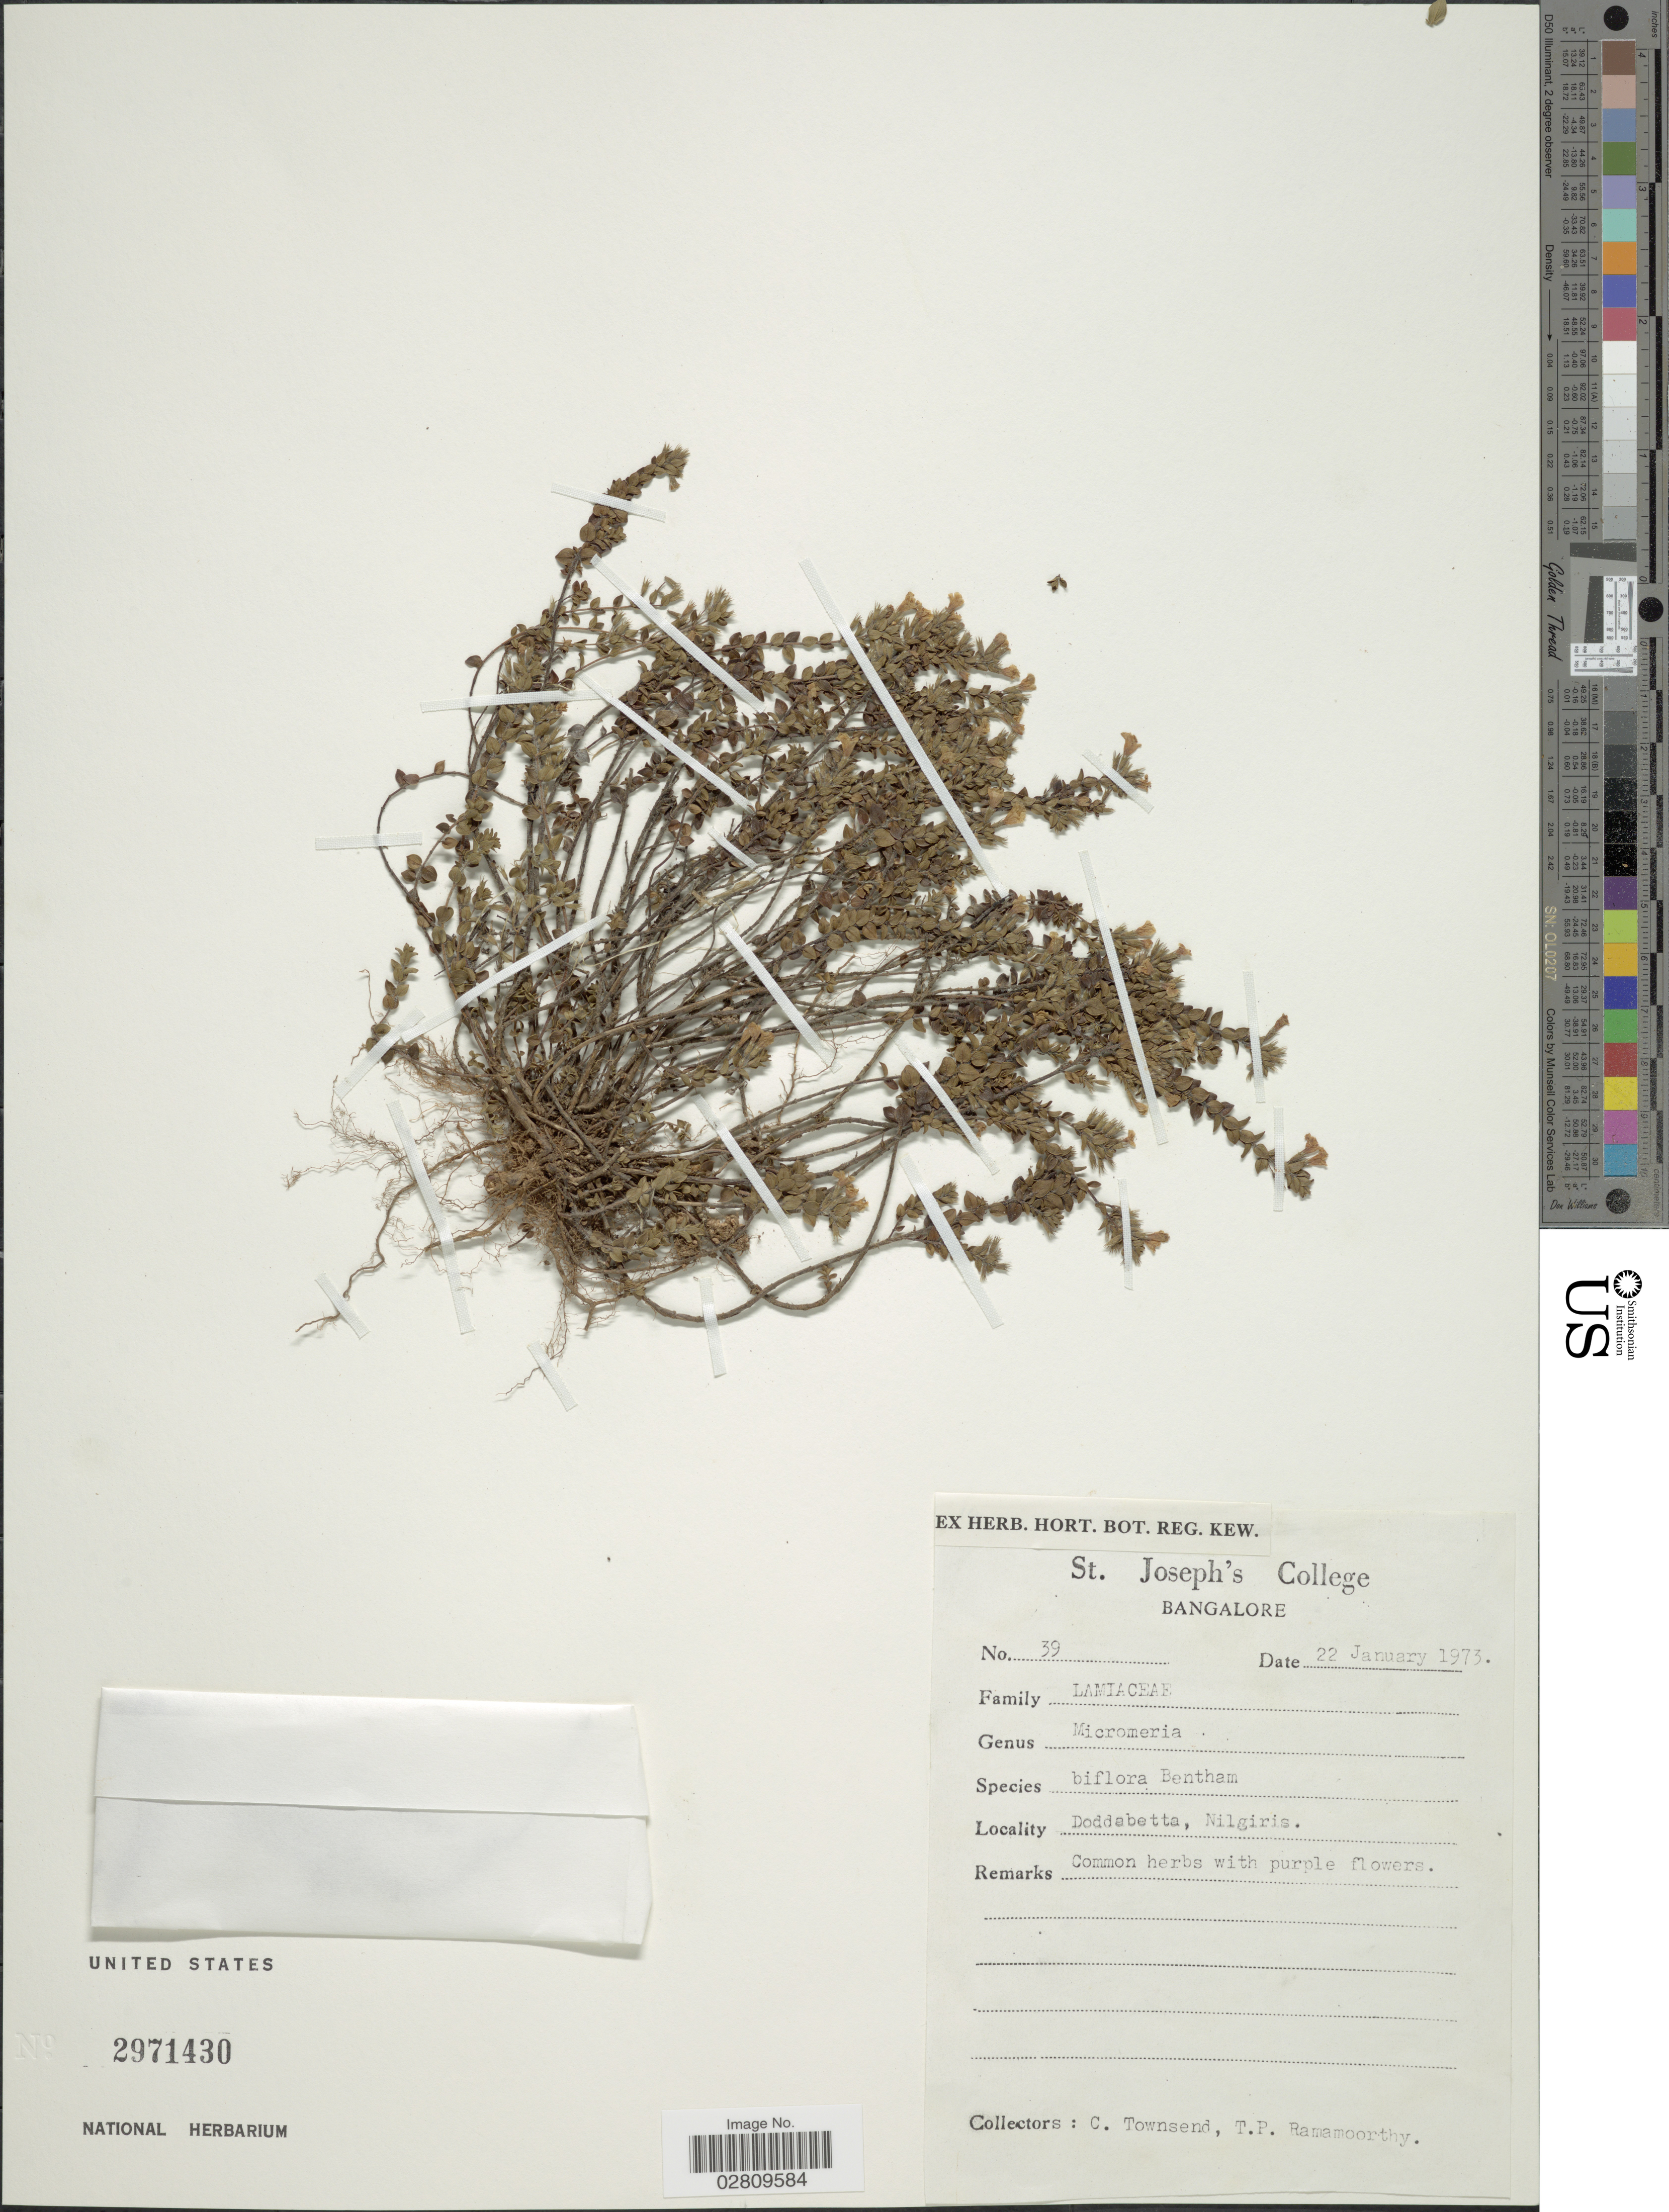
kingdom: Plantae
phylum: Tracheophyta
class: Magnoliopsida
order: Lamiales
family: Lamiaceae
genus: Micromeria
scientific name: Micromeria biflora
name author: (Buch.-Ham. ex D. Don) Benth.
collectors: C. Townsend & T. P. Ramamoorthy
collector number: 39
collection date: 1973-01-22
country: India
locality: Doddabetta, Nilgiris.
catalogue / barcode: US 2971430